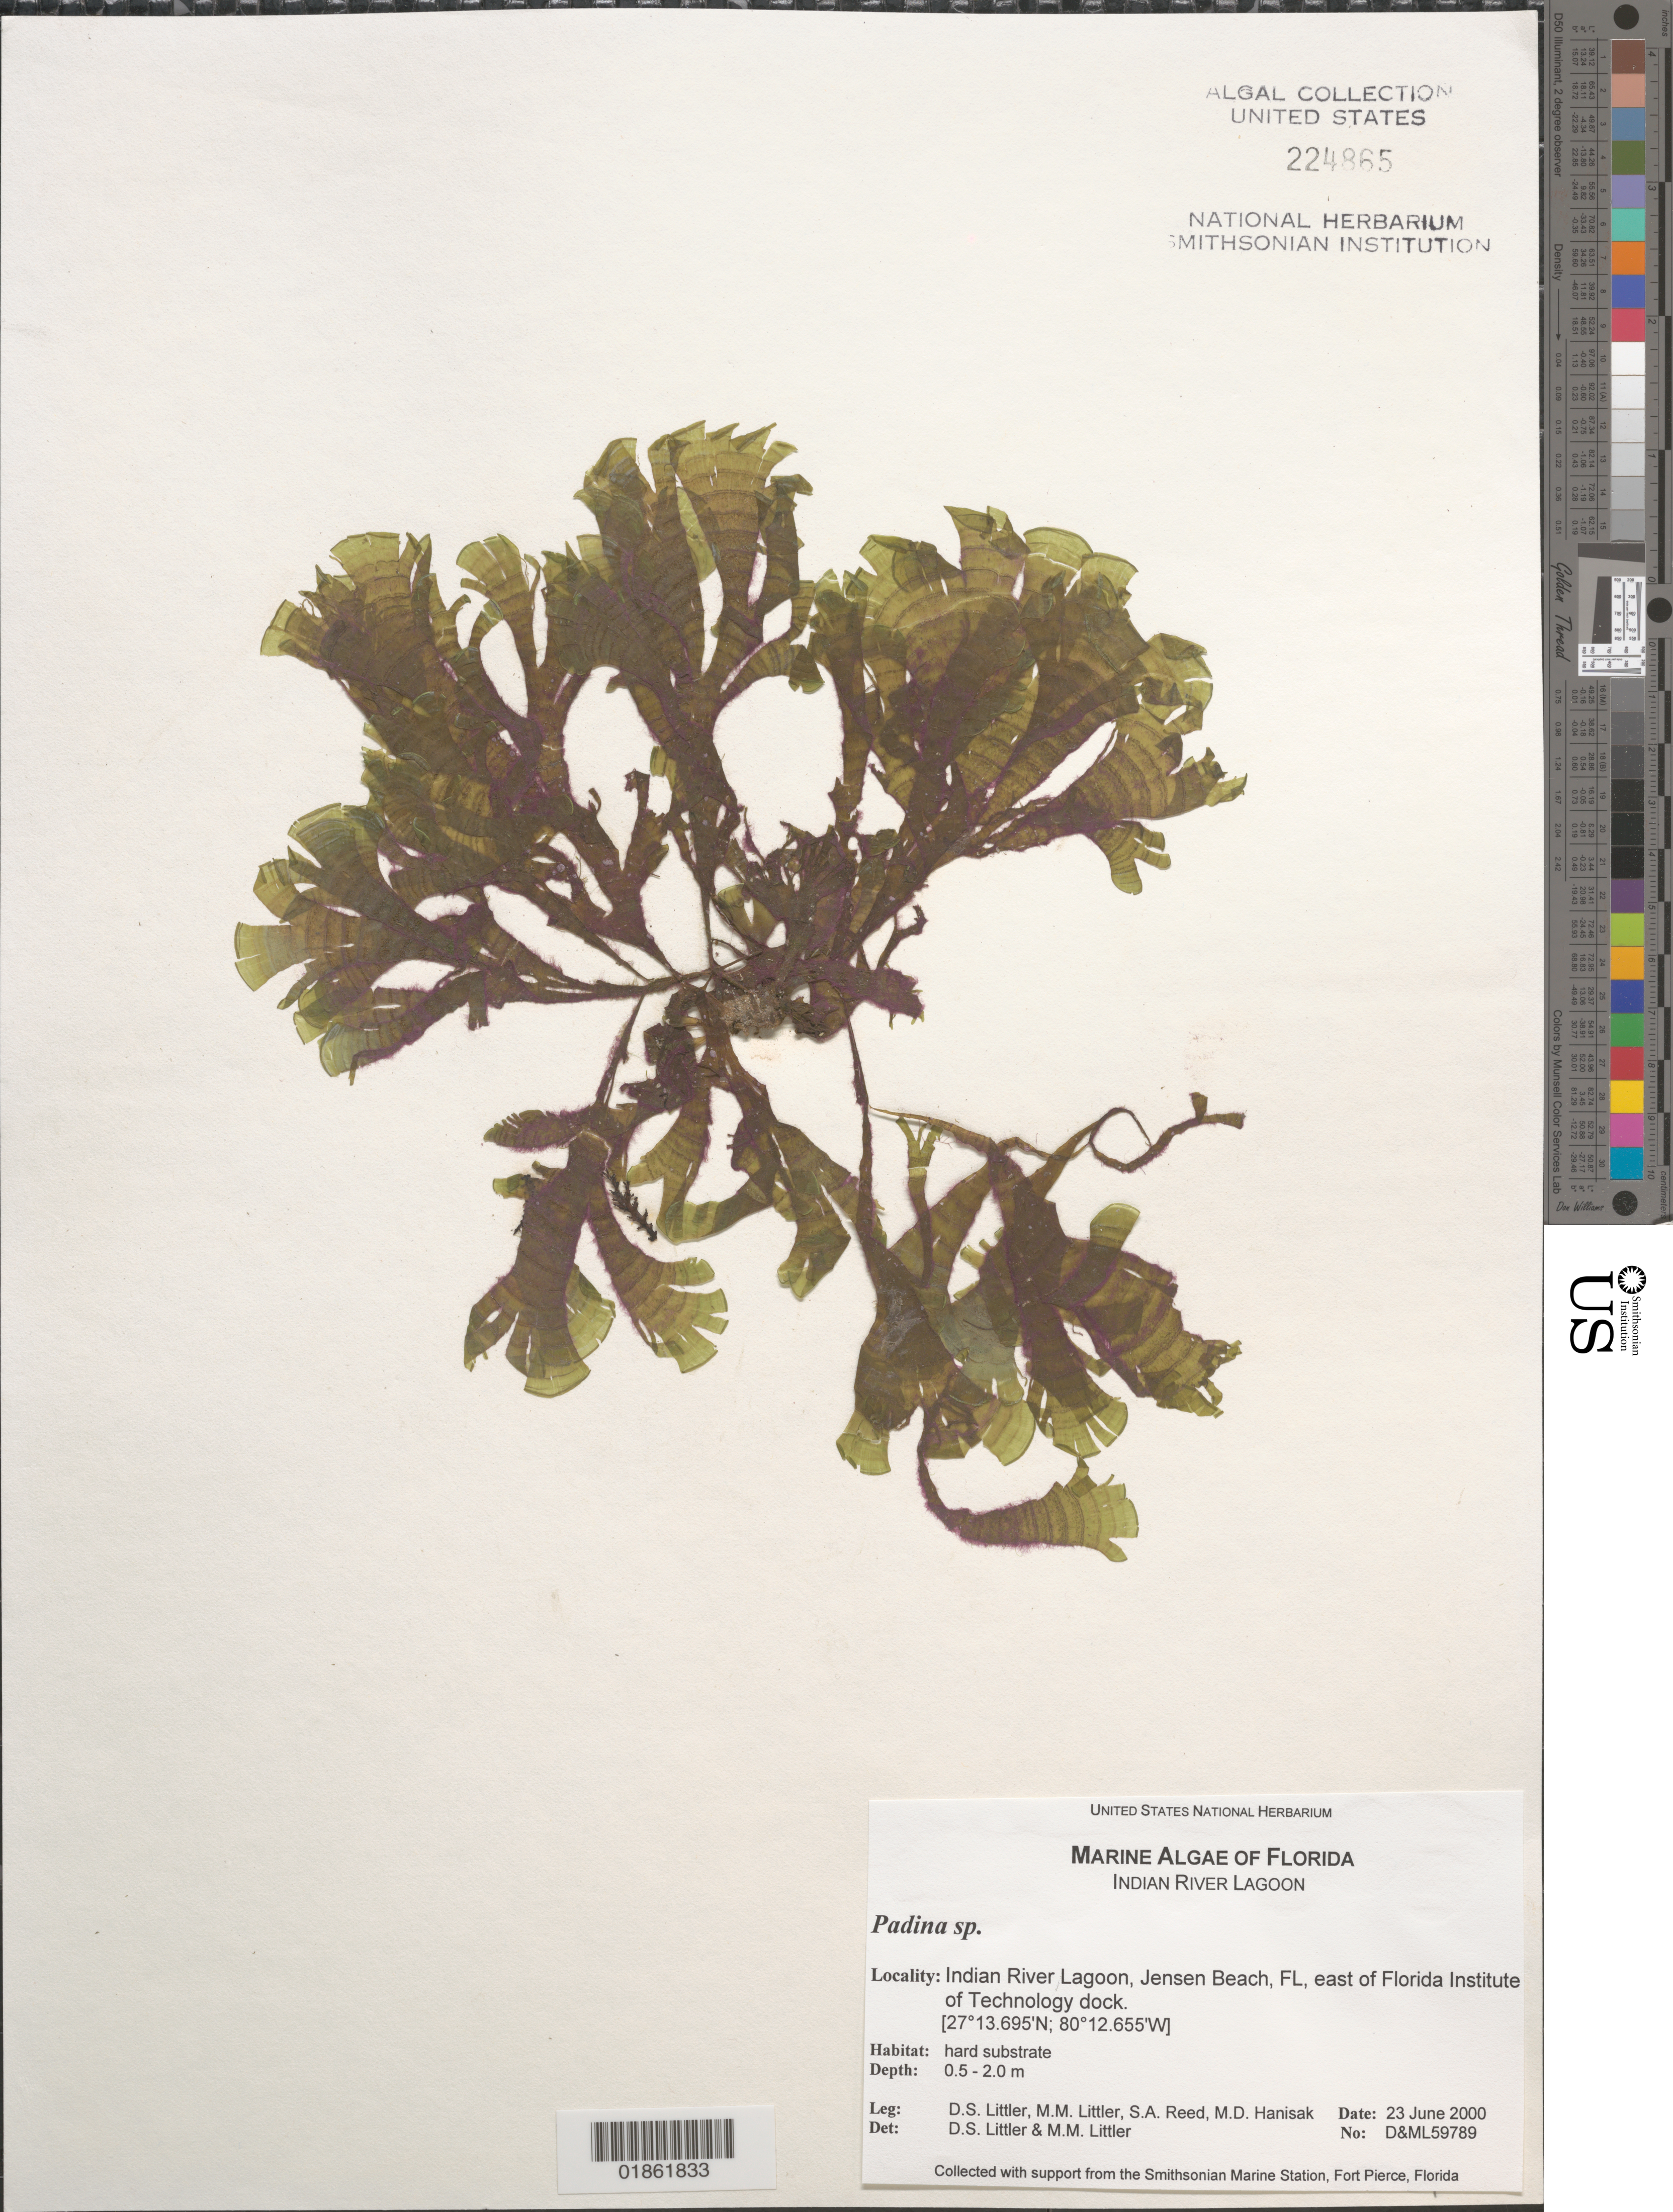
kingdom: Chromista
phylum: Ochrophyta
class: Phaeophyceae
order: Dictyotales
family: Dictyotaceae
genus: Padina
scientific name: Padina sp.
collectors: D. S. Littler & M. M. Littler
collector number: D&ML 59789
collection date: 2000-06-23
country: United States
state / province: Florida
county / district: Saint Lucie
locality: Jensen Beach. S of city. Florida Institute of Technology, dock remains. Indian River Lagoon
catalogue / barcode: US 224865